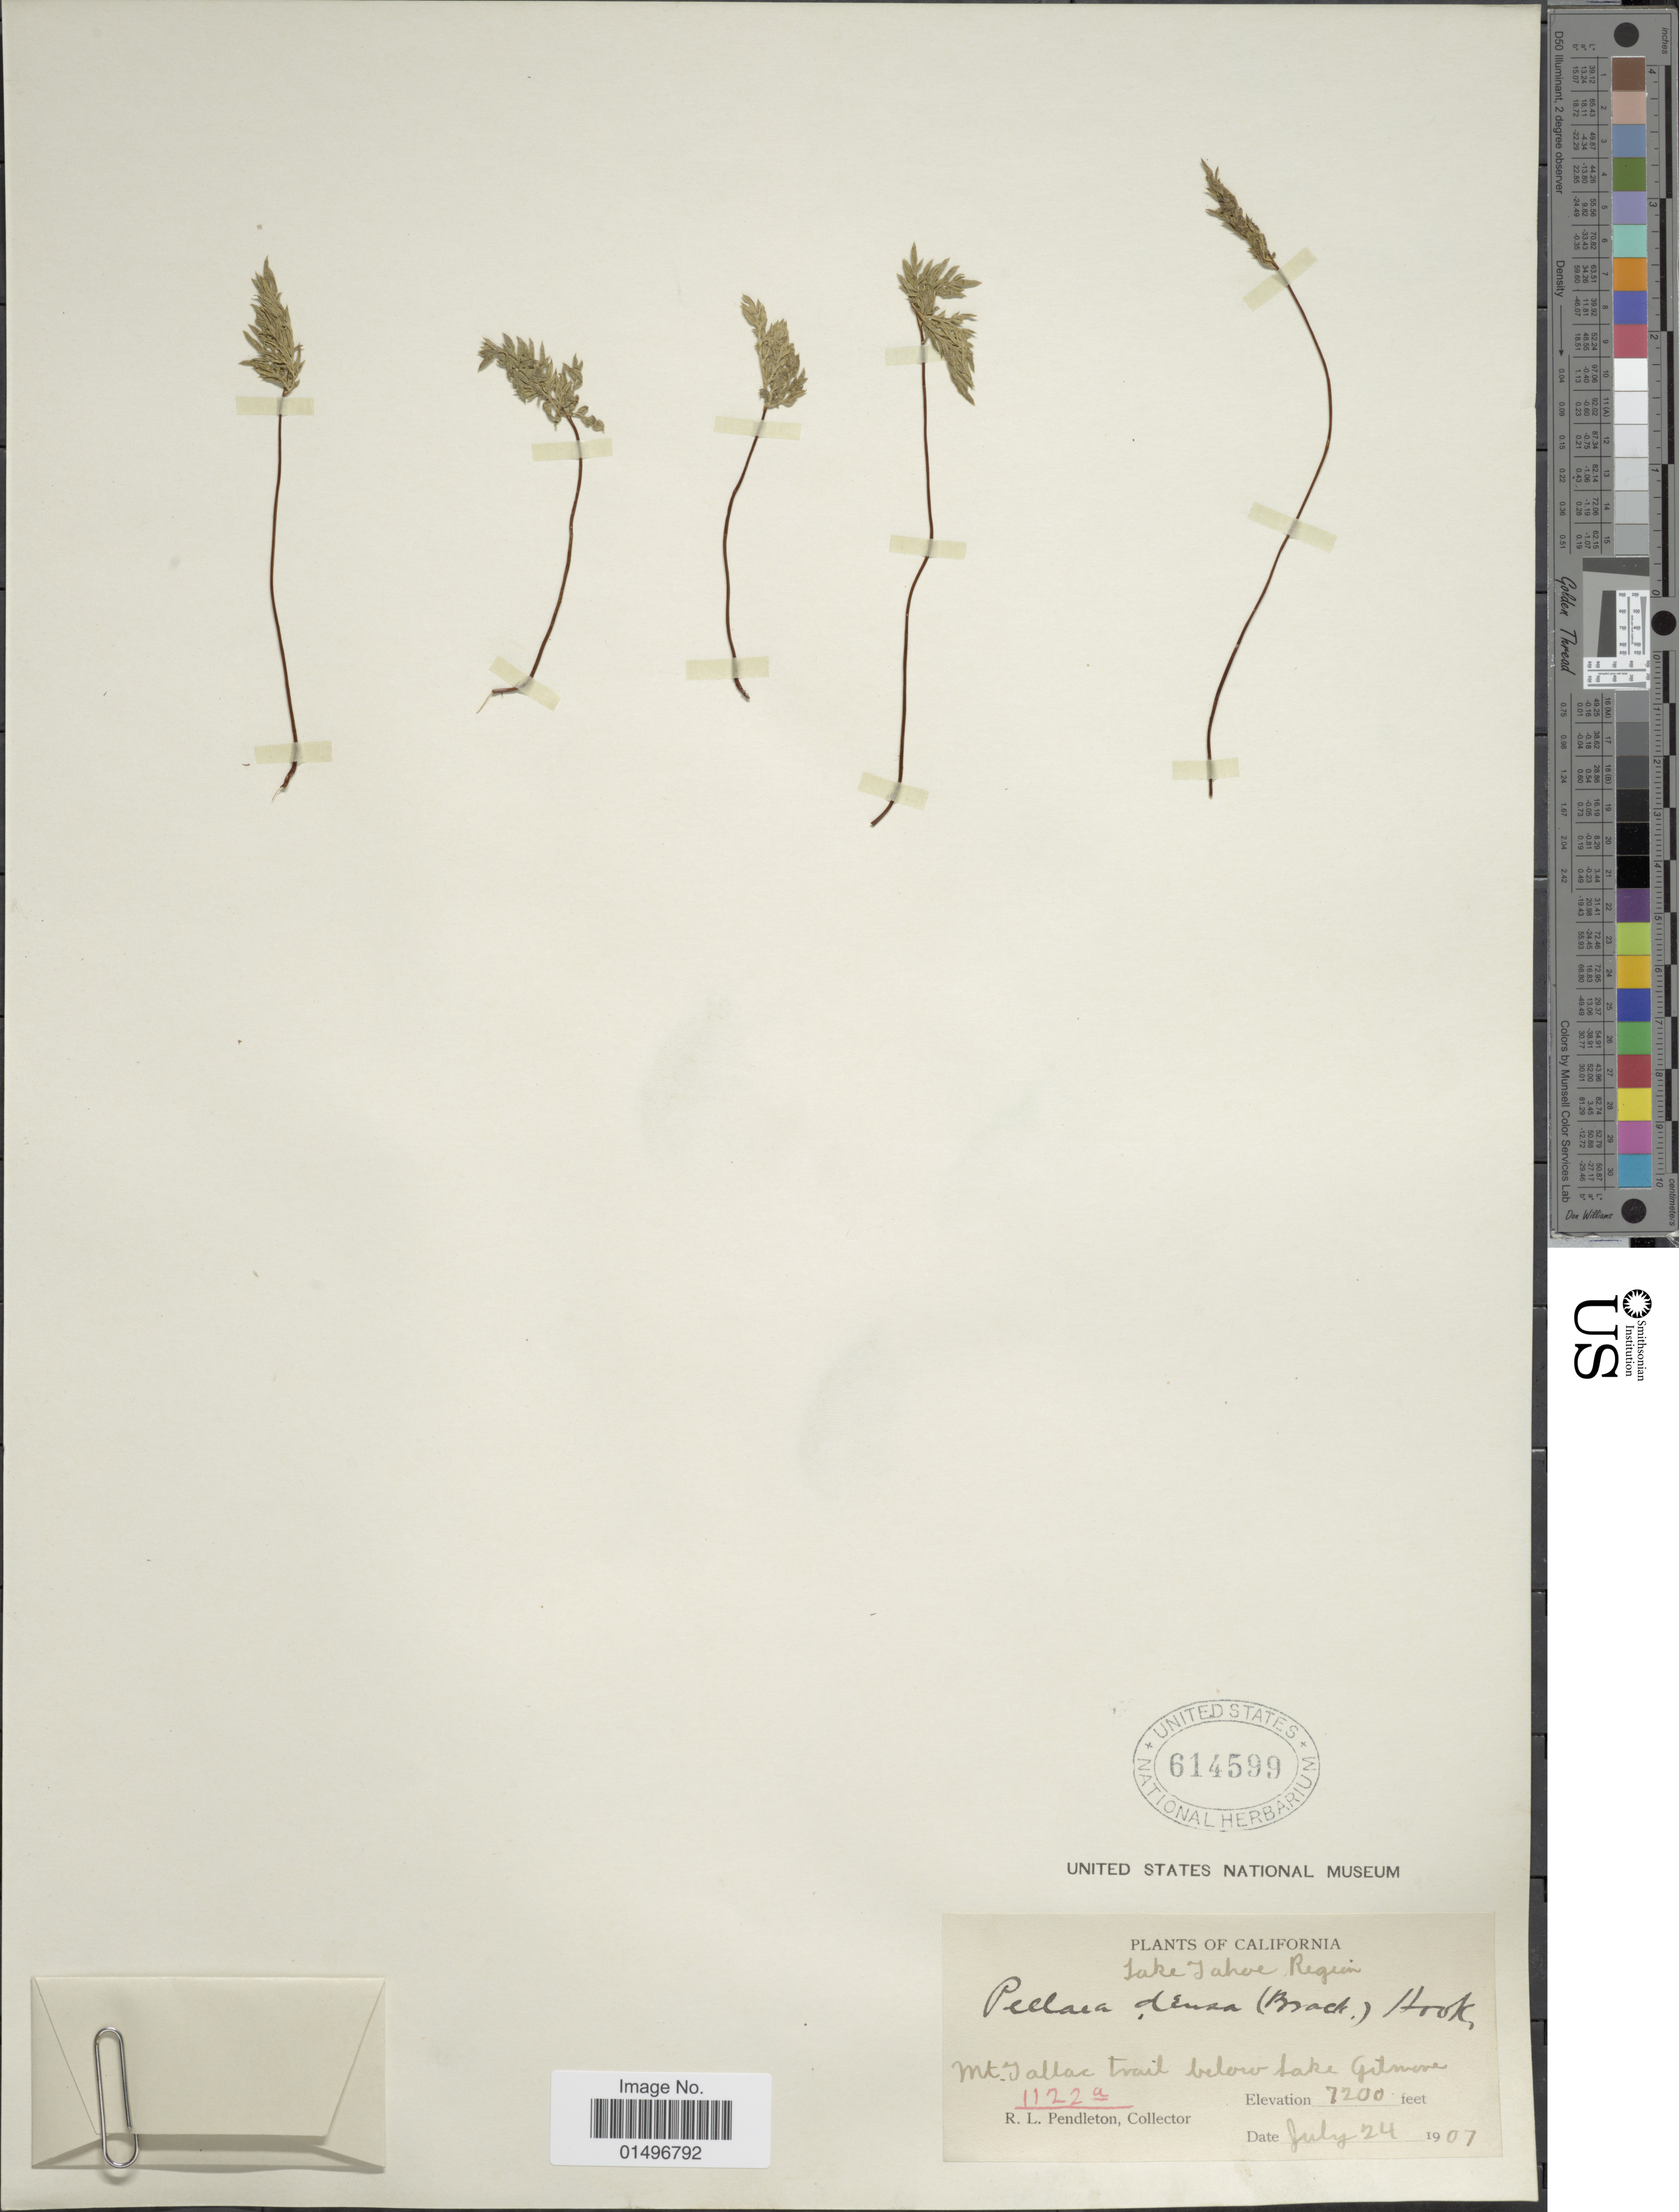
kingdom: Plantae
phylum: Tracheophyta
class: Polypodiopsida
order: Polypodiales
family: Pteridaceae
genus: Aspidotis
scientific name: Aspidotis densa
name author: (Brack.) Lellinger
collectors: R. Pendleton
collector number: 1122a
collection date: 1907-07-24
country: United States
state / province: California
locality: California, Jake Tahoe Region, Mt. Jallac trail below Lake Gilmore.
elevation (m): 2195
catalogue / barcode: US 614599